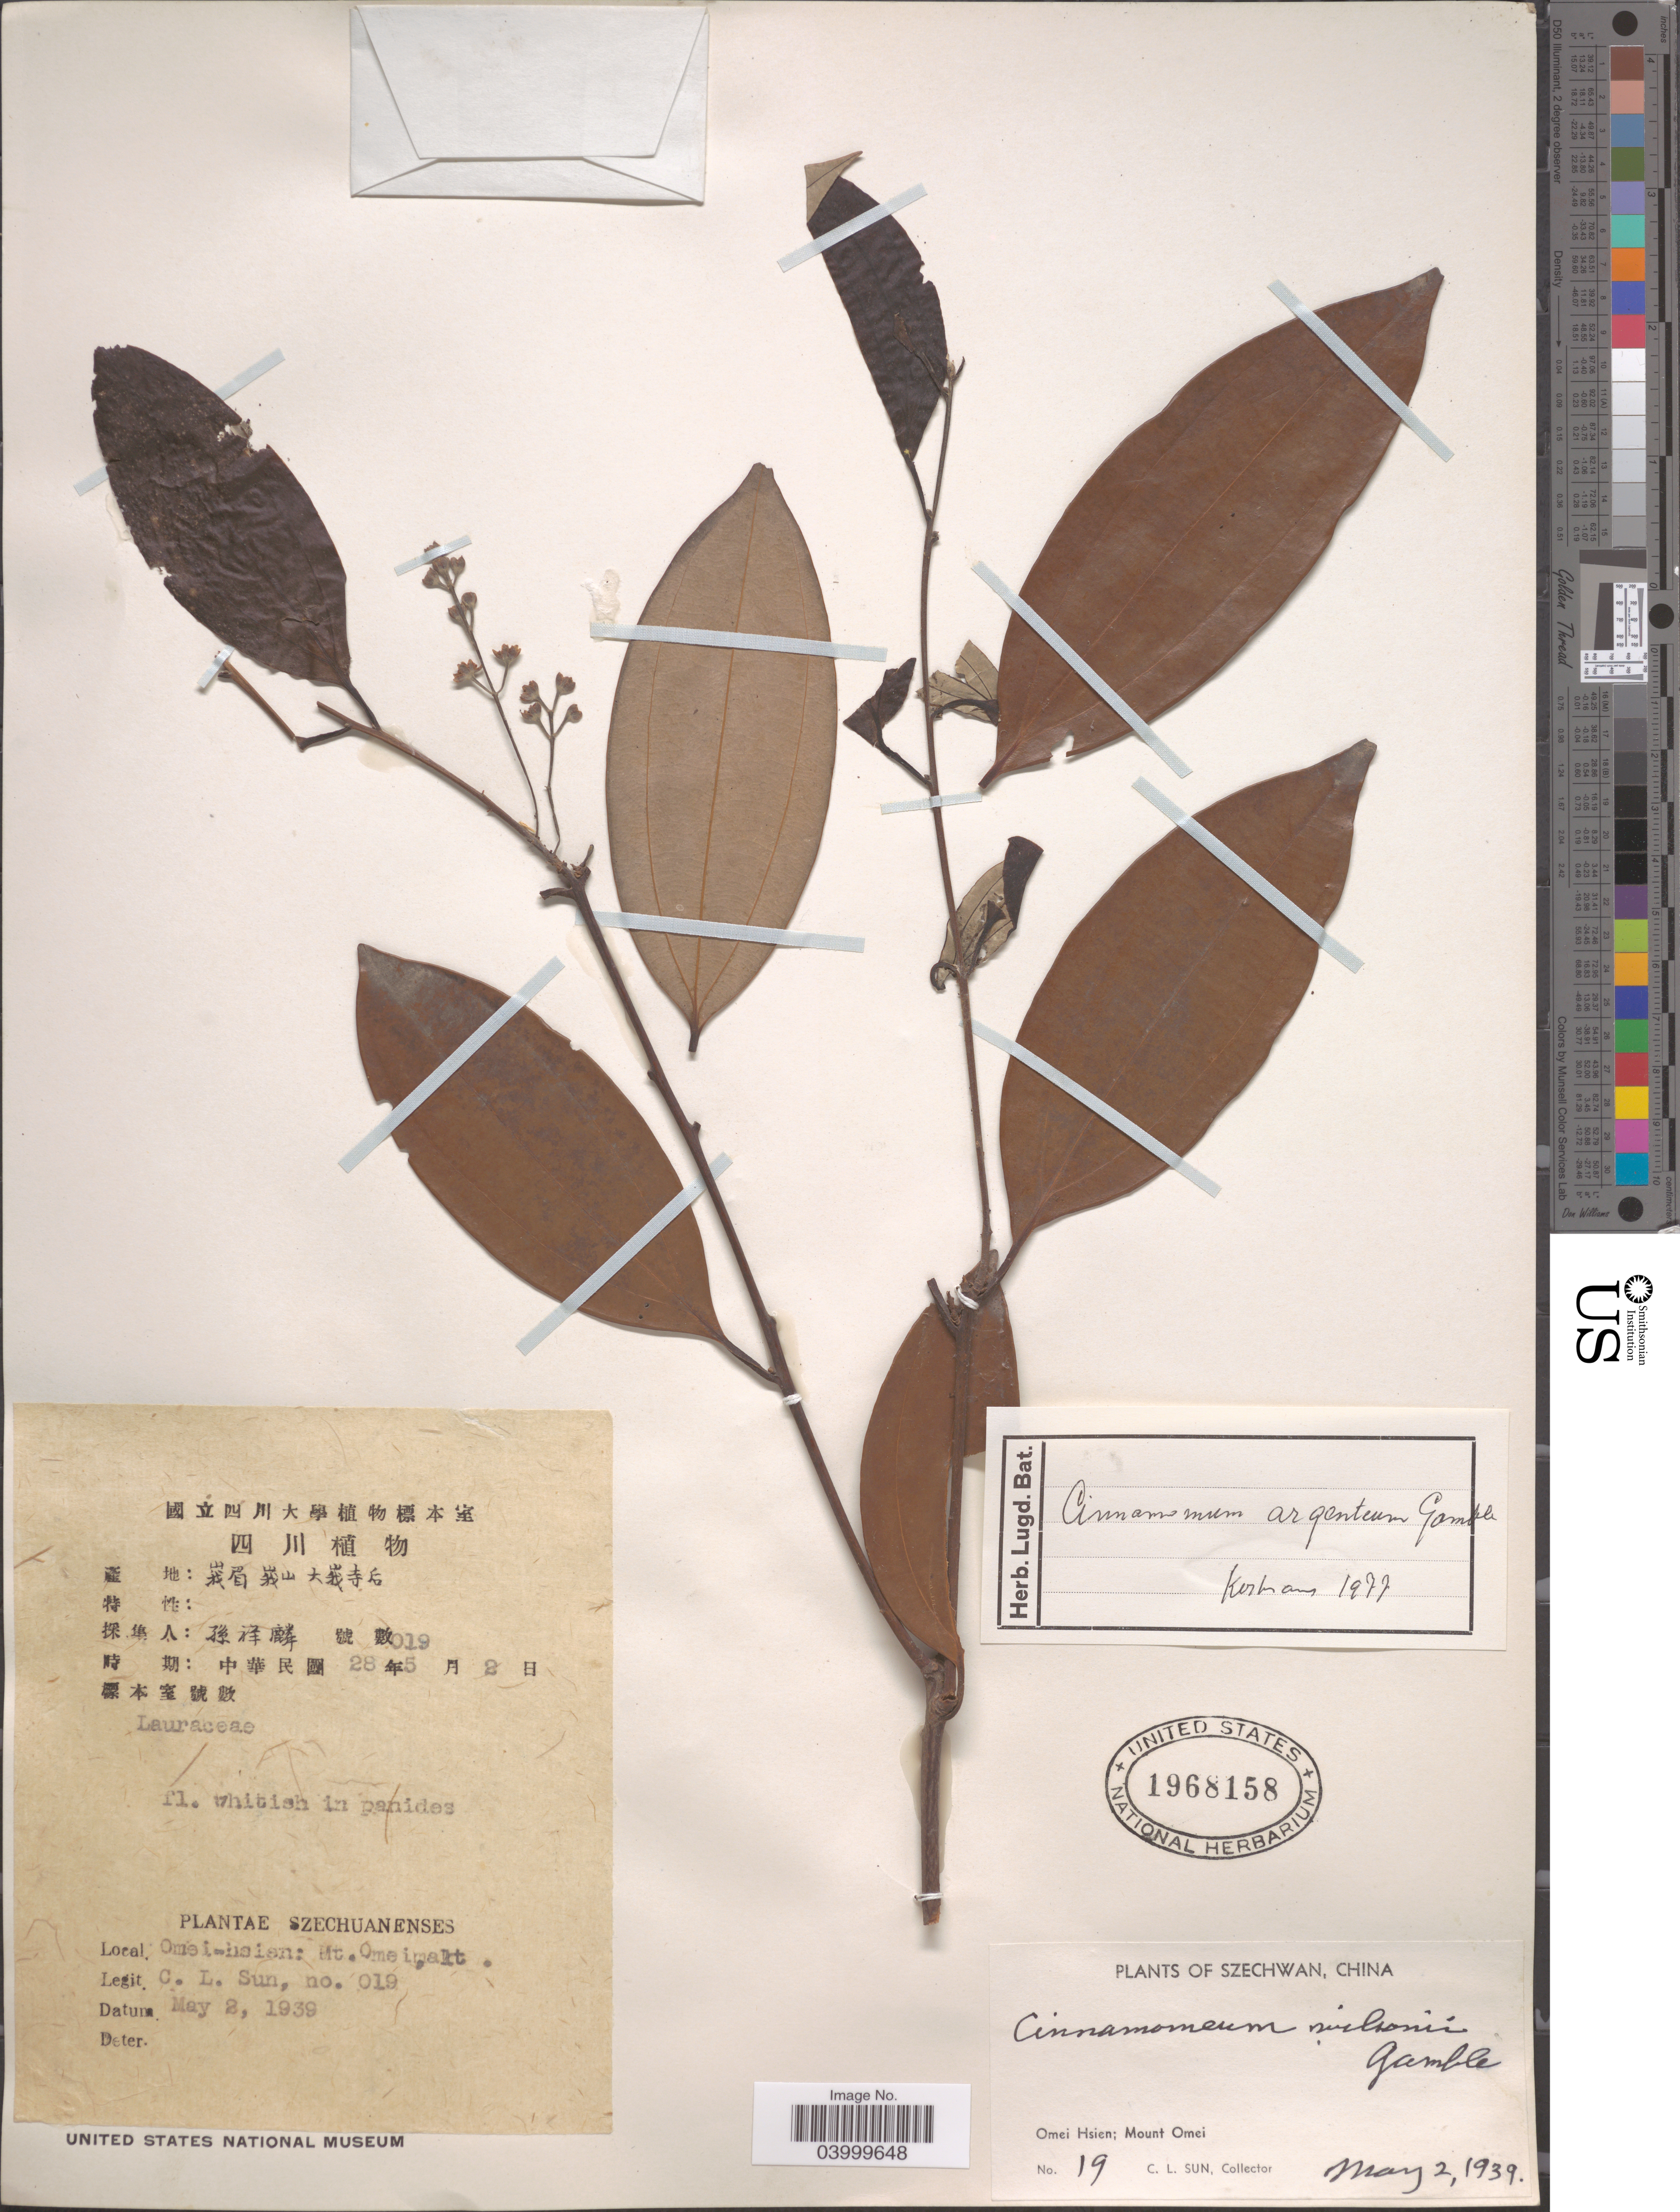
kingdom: Plantae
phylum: Tracheophyta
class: Magnoliopsida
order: Laurales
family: Lauraceae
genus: Cinnamomum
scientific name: Cinnamomum argenteum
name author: Gamble in Sarg.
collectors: C. Sun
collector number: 19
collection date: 1939-05-02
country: China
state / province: Sichuan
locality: Szechwan. Omei Hsien; Mount Omei.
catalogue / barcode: US 1968158